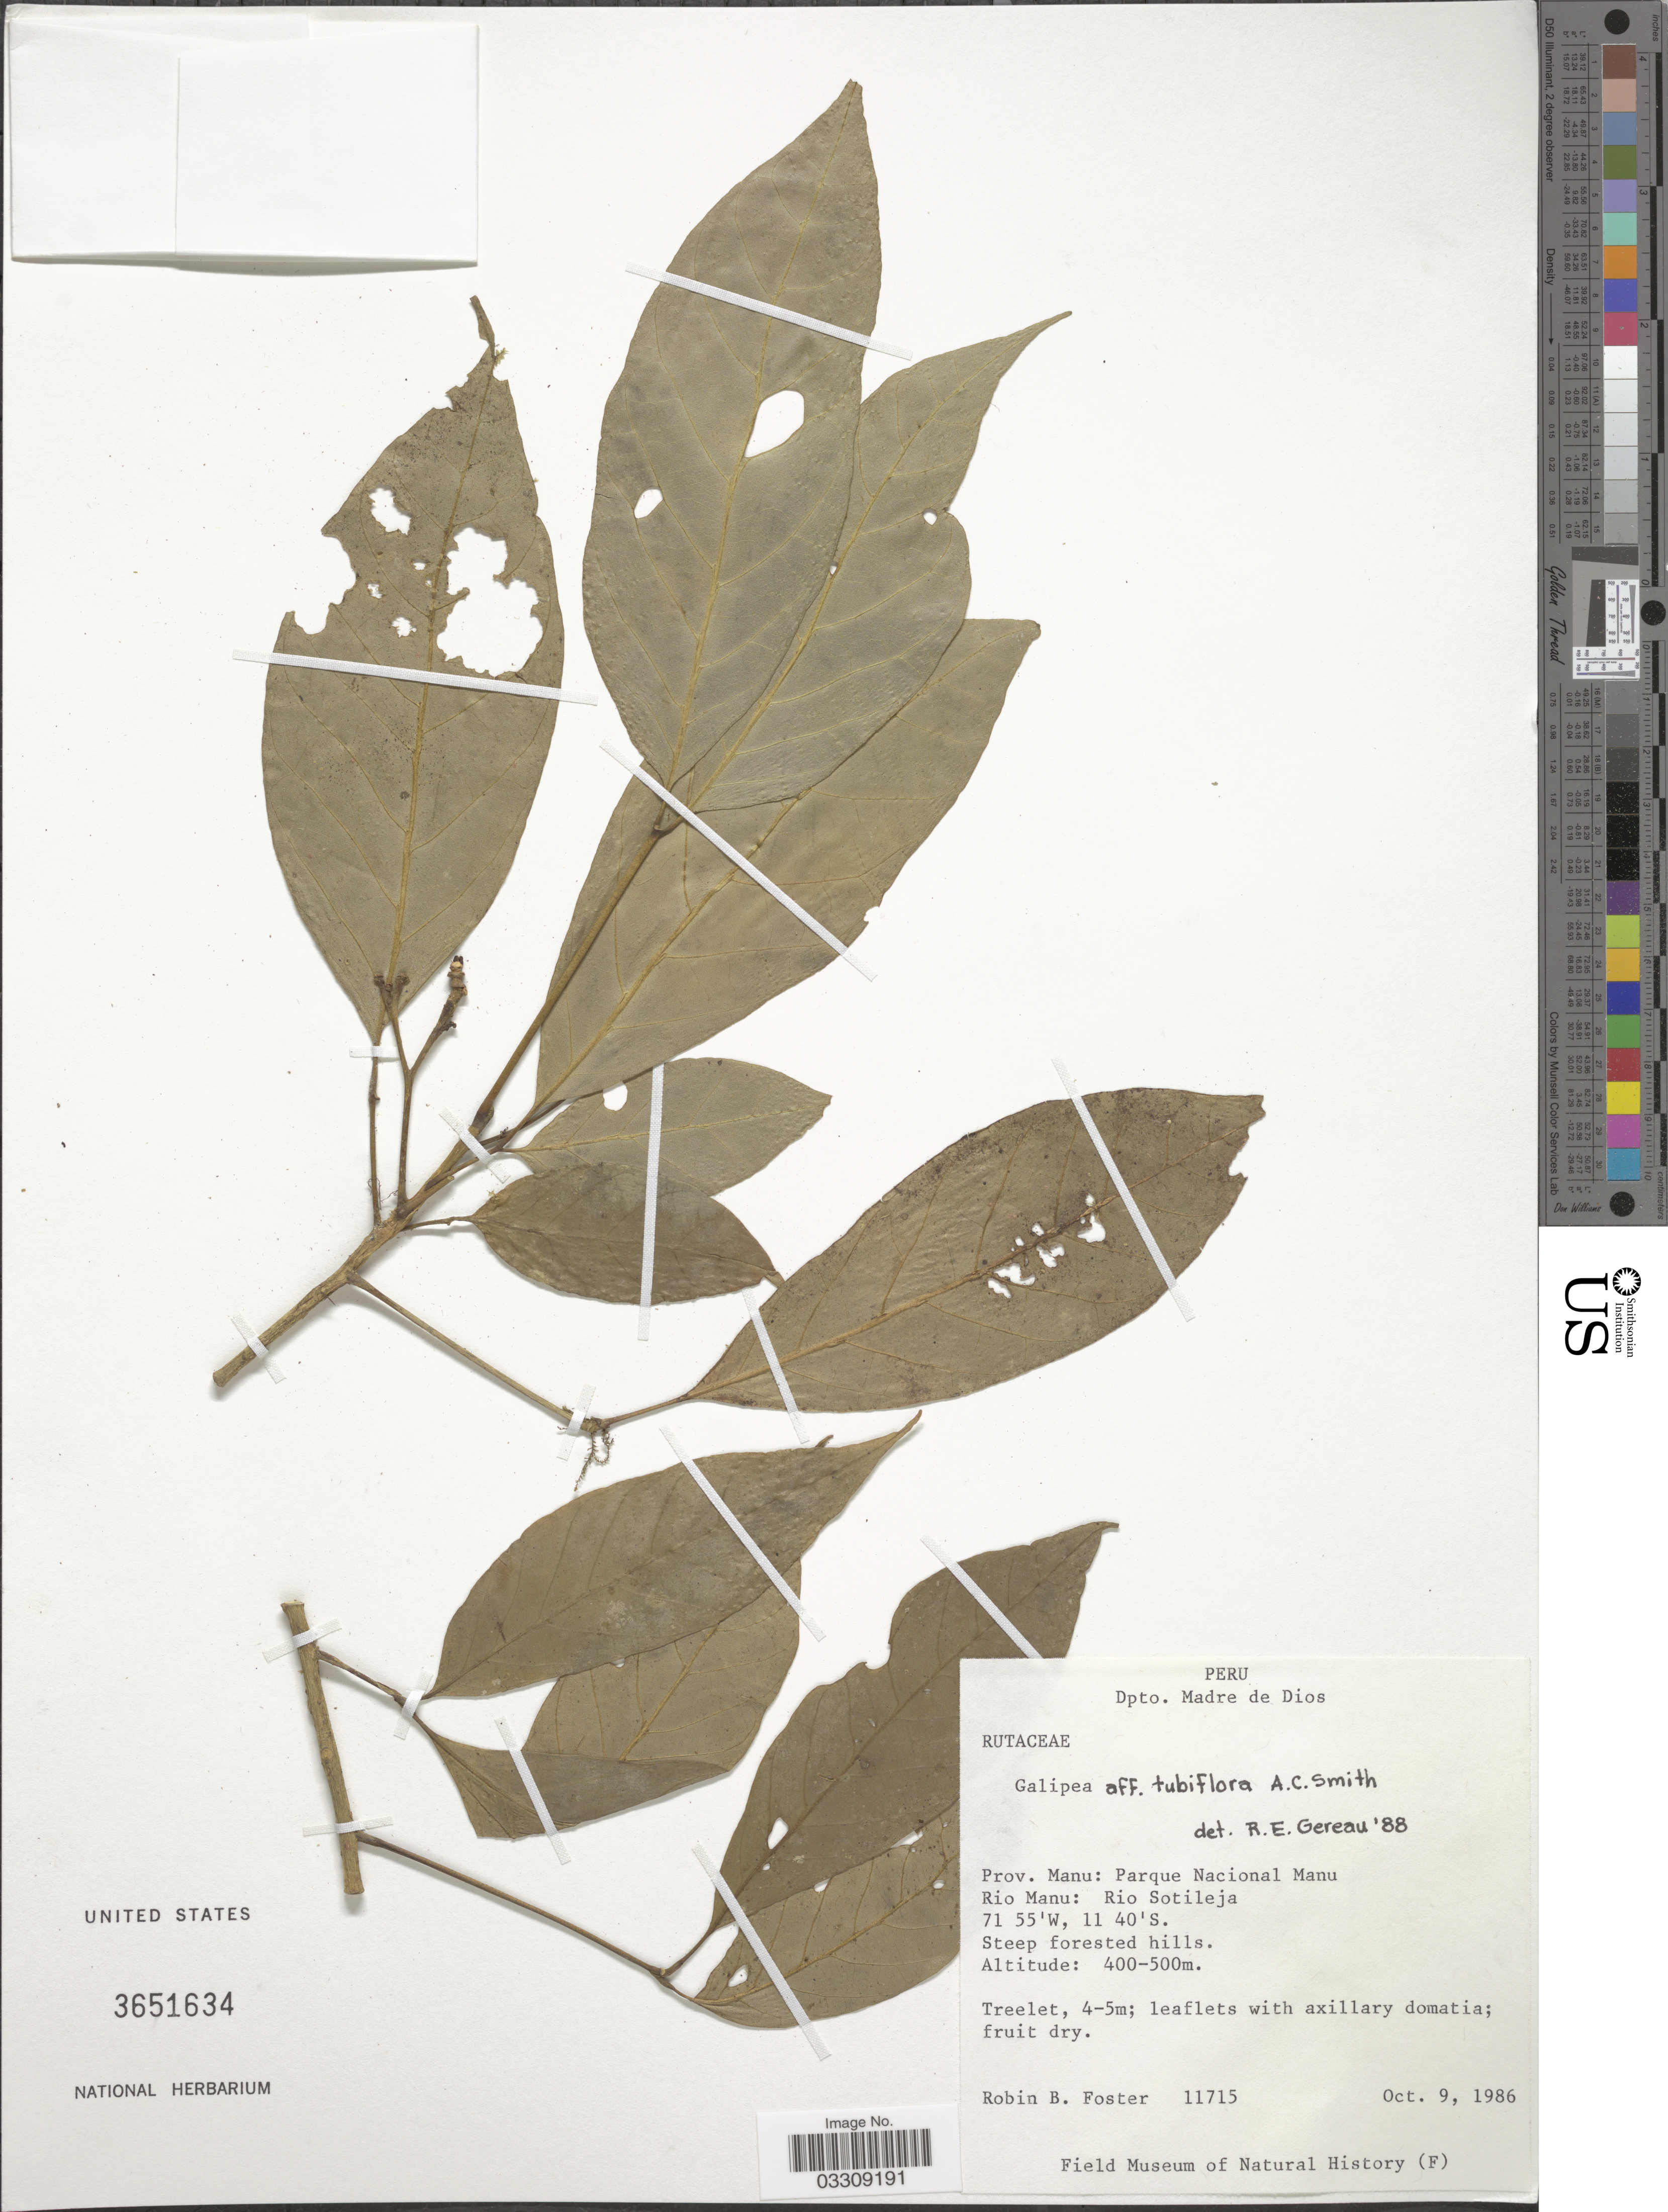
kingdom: Plantae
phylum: Tracheophyta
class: Magnoliopsida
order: Sapindales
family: Rutaceae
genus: Galipea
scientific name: Galipea tubiflora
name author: A.C. Sm.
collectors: R. B. Foster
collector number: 11715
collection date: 1986-10-09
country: Peru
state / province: Madre de Dios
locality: Dpto. Madre de Dios. Prov. Manu; Parque Nacional Manu; Rio Manu; Rio Sotileja.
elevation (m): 400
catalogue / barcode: US 3651634